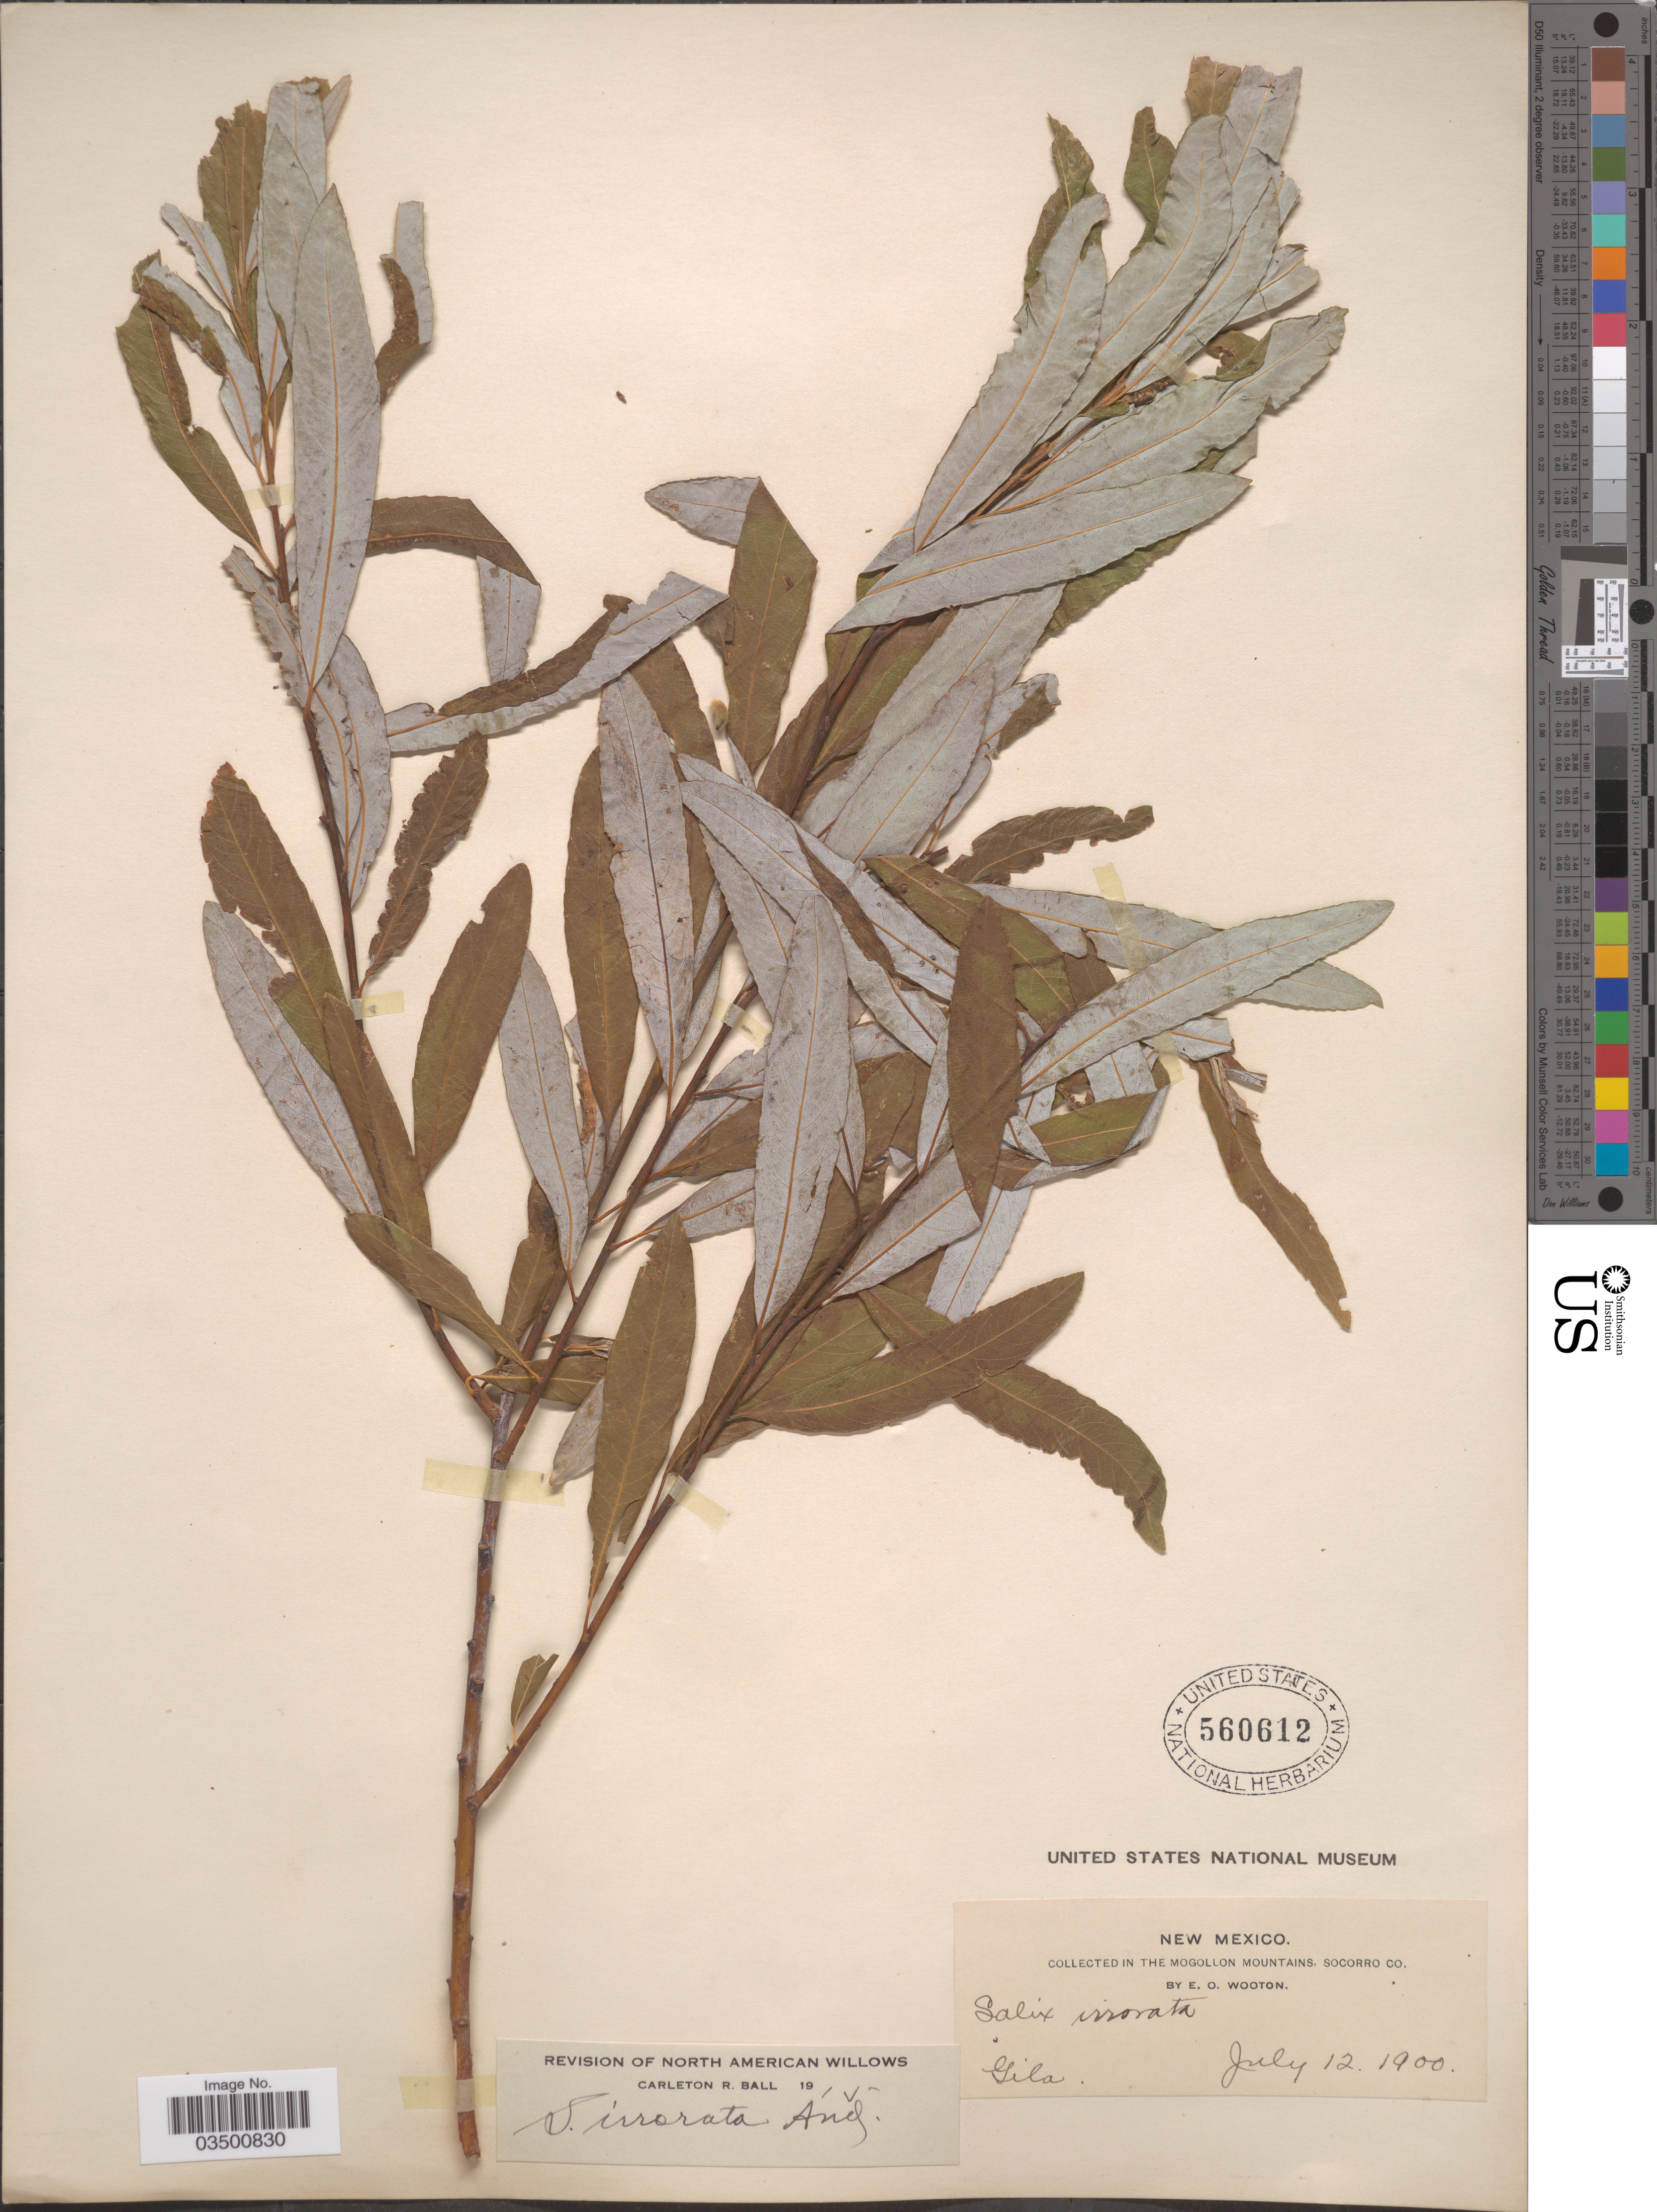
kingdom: Plantae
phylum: Tracheophyta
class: Magnoliopsida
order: Malpighiales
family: Salicaceae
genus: Salix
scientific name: Salix irrorata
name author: Andersson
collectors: E. O. Wooton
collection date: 1900-07-12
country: United States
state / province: New Mexico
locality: In the Mogollon Mountains, Socorro Co. Gila.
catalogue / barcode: US 560612